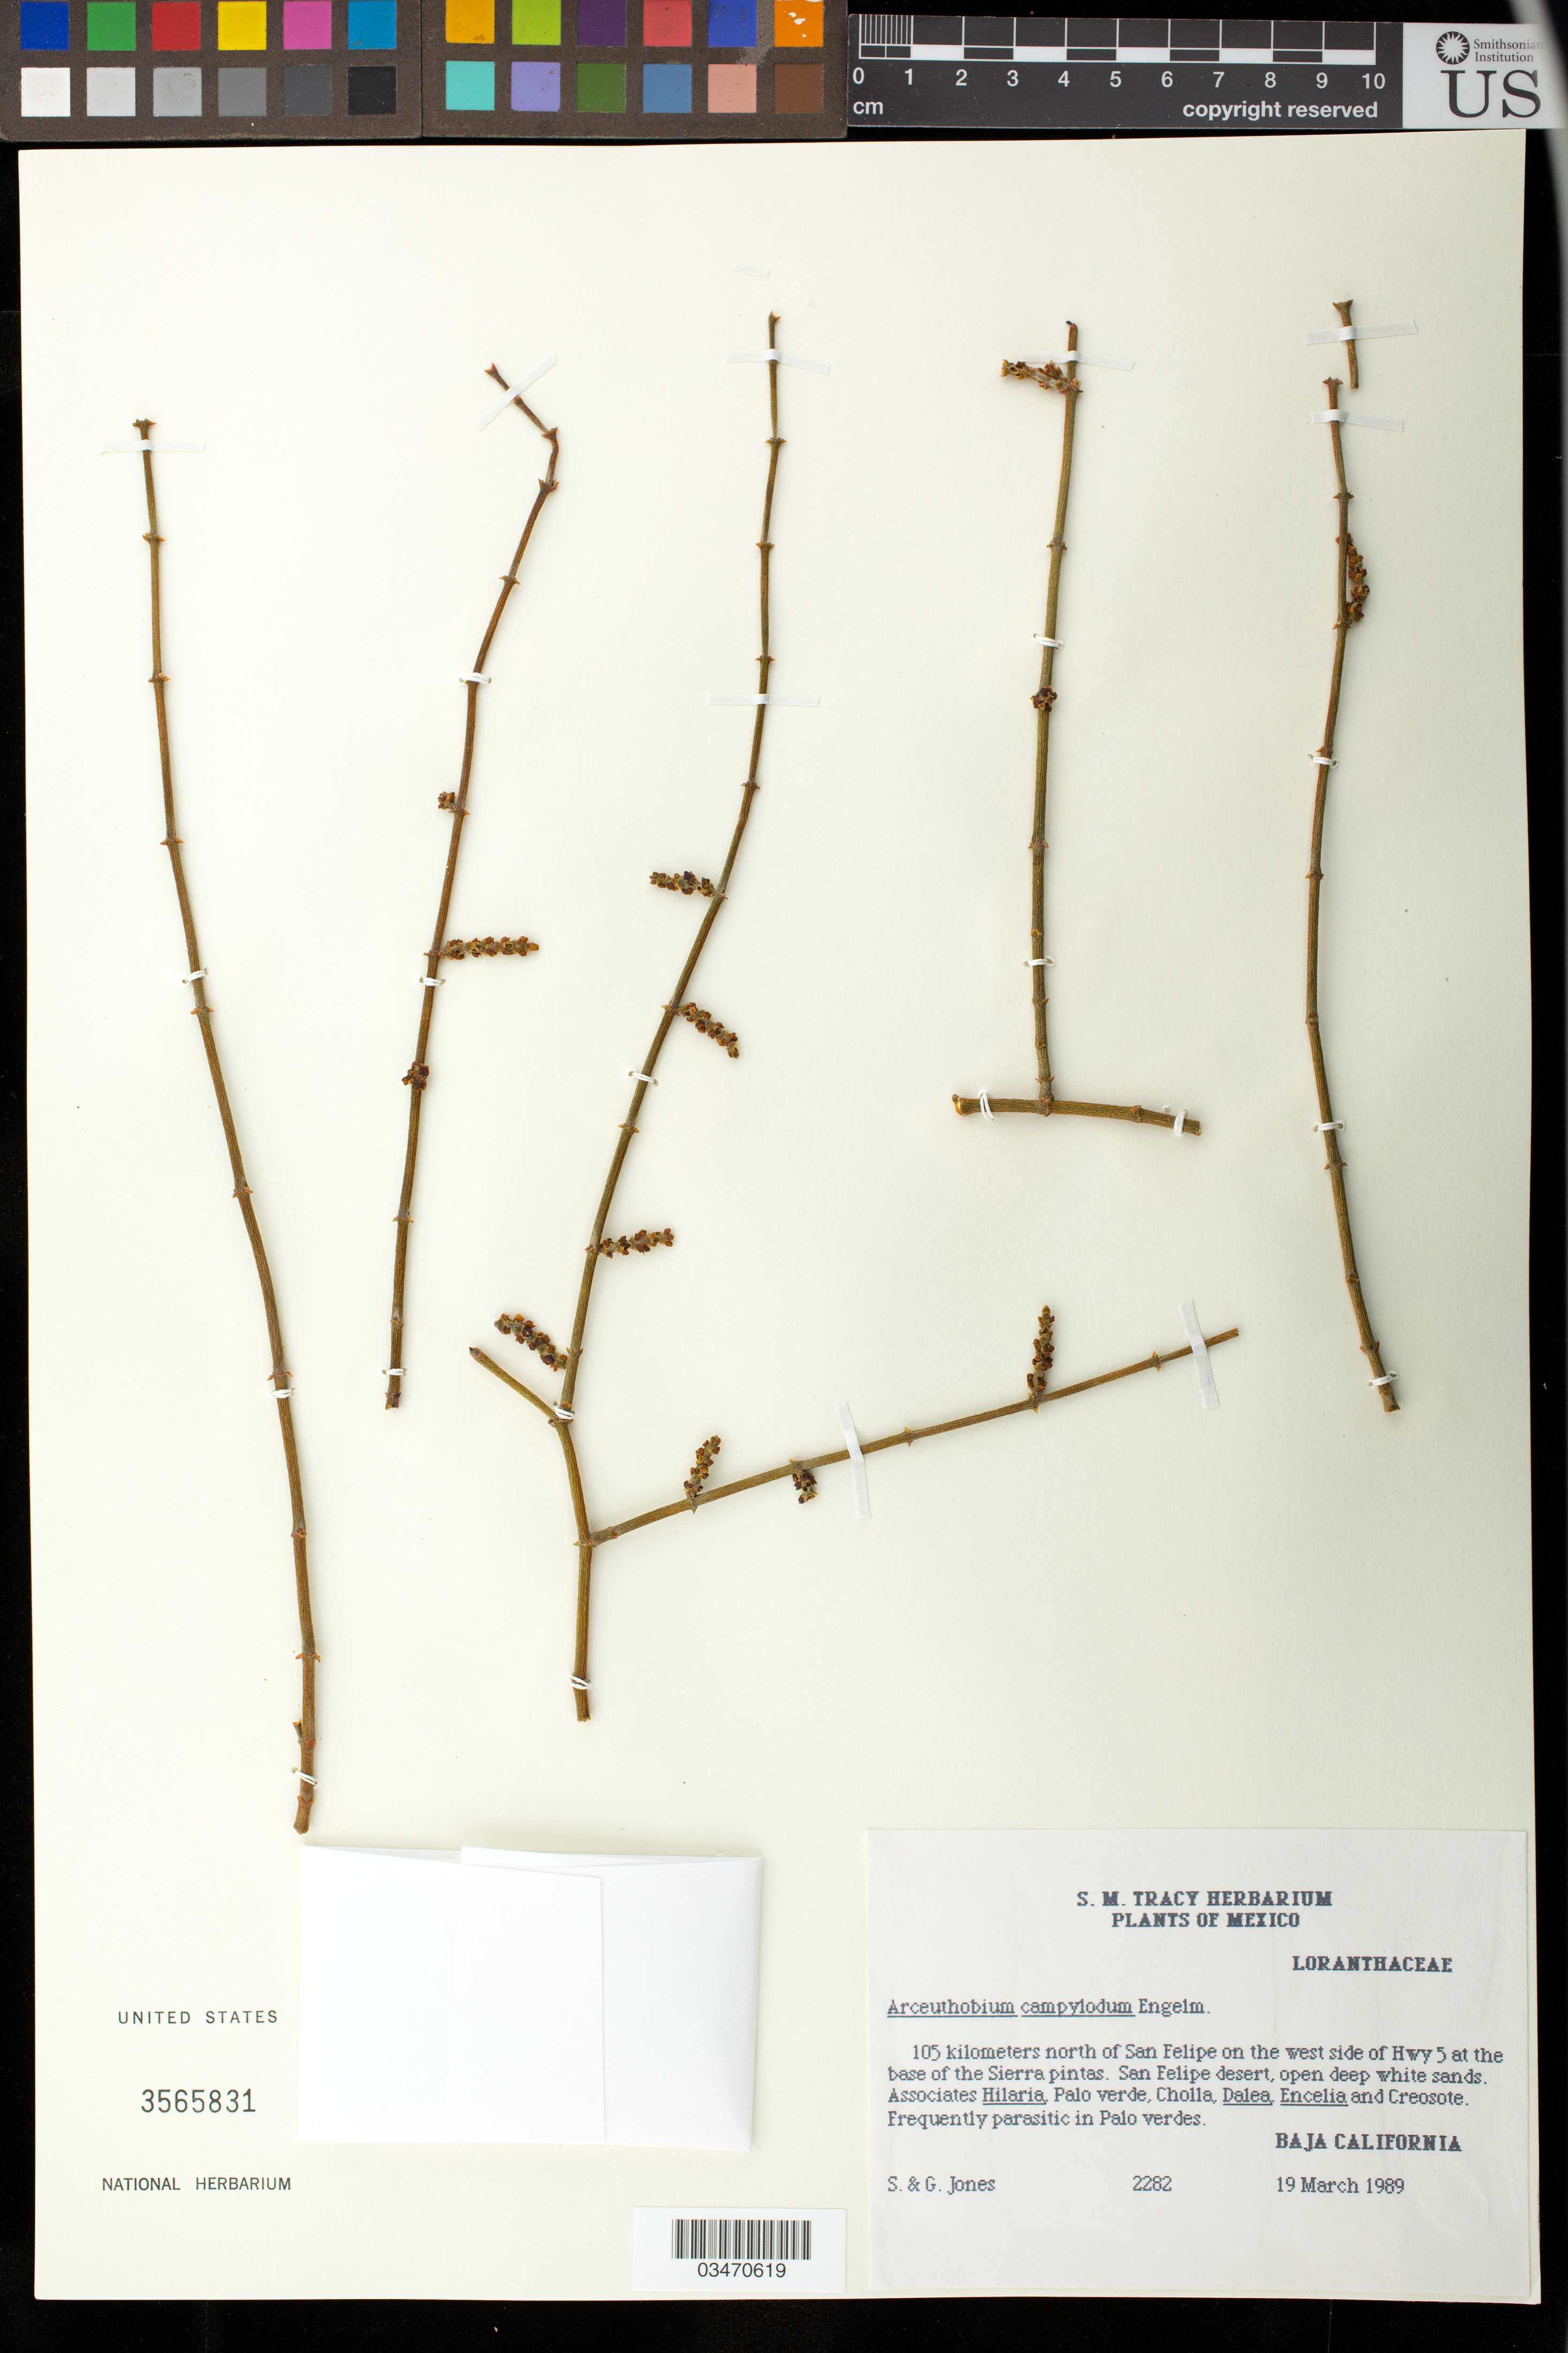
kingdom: Plantae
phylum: Tracheophyta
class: Magnoliopsida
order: Santalales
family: Viscaceae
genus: Arceuthobium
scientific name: Arceuthobium campylopodum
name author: Engelm.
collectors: S. Jones & G. Jones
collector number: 2282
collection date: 1989-03-19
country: Mexico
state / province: Baja California Norte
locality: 105 kilometers north of San Felipe on the west side of Hwy 5 at the base of the Sierra pintas, San Felipe desert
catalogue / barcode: US 3565831